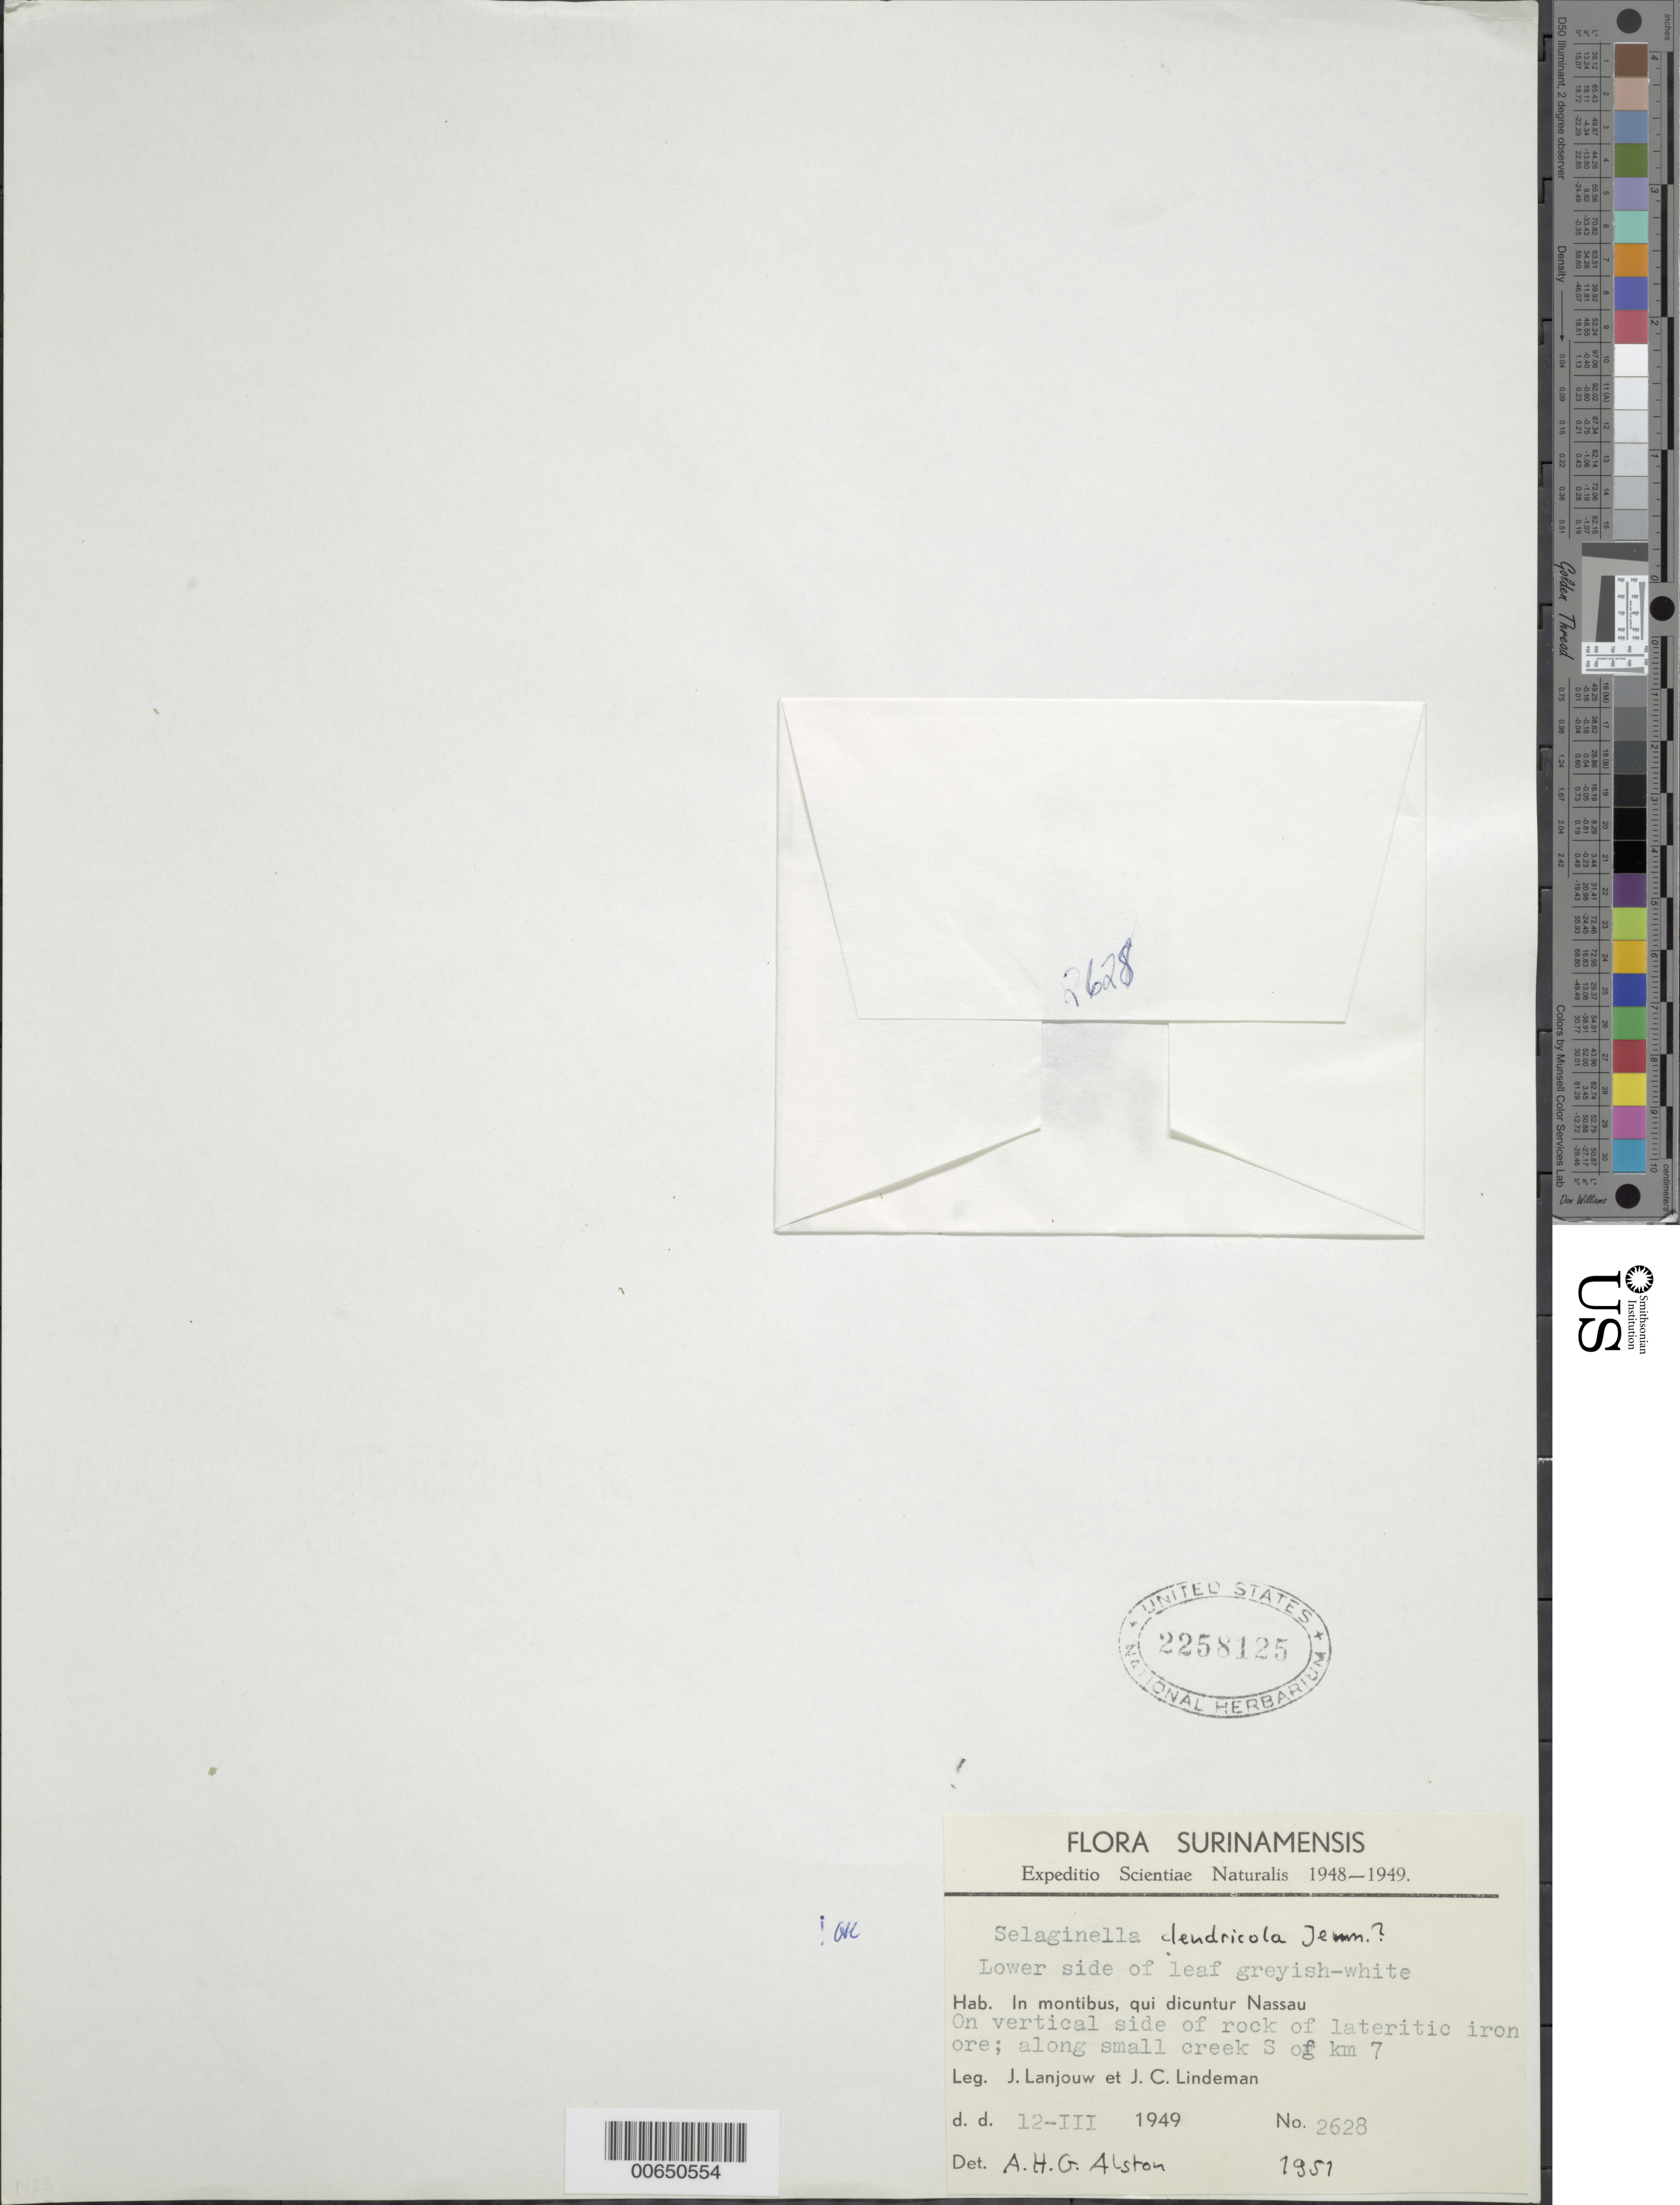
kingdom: Plantae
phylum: Tracheophyta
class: Lycopodiopsida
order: Selaginellales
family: Selaginellaceae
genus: Selaginella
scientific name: Selaginella dendricola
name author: Jenman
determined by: Alston, A. H. G.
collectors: J. Lanjouw & J. C. Lindeman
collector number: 2628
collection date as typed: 12-Mar-49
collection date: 1949-03-12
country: Suriname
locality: Nassau Mts., S of km 7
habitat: Vertical side of rock of lateritic iron ore; along small creek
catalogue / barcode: US 2258125